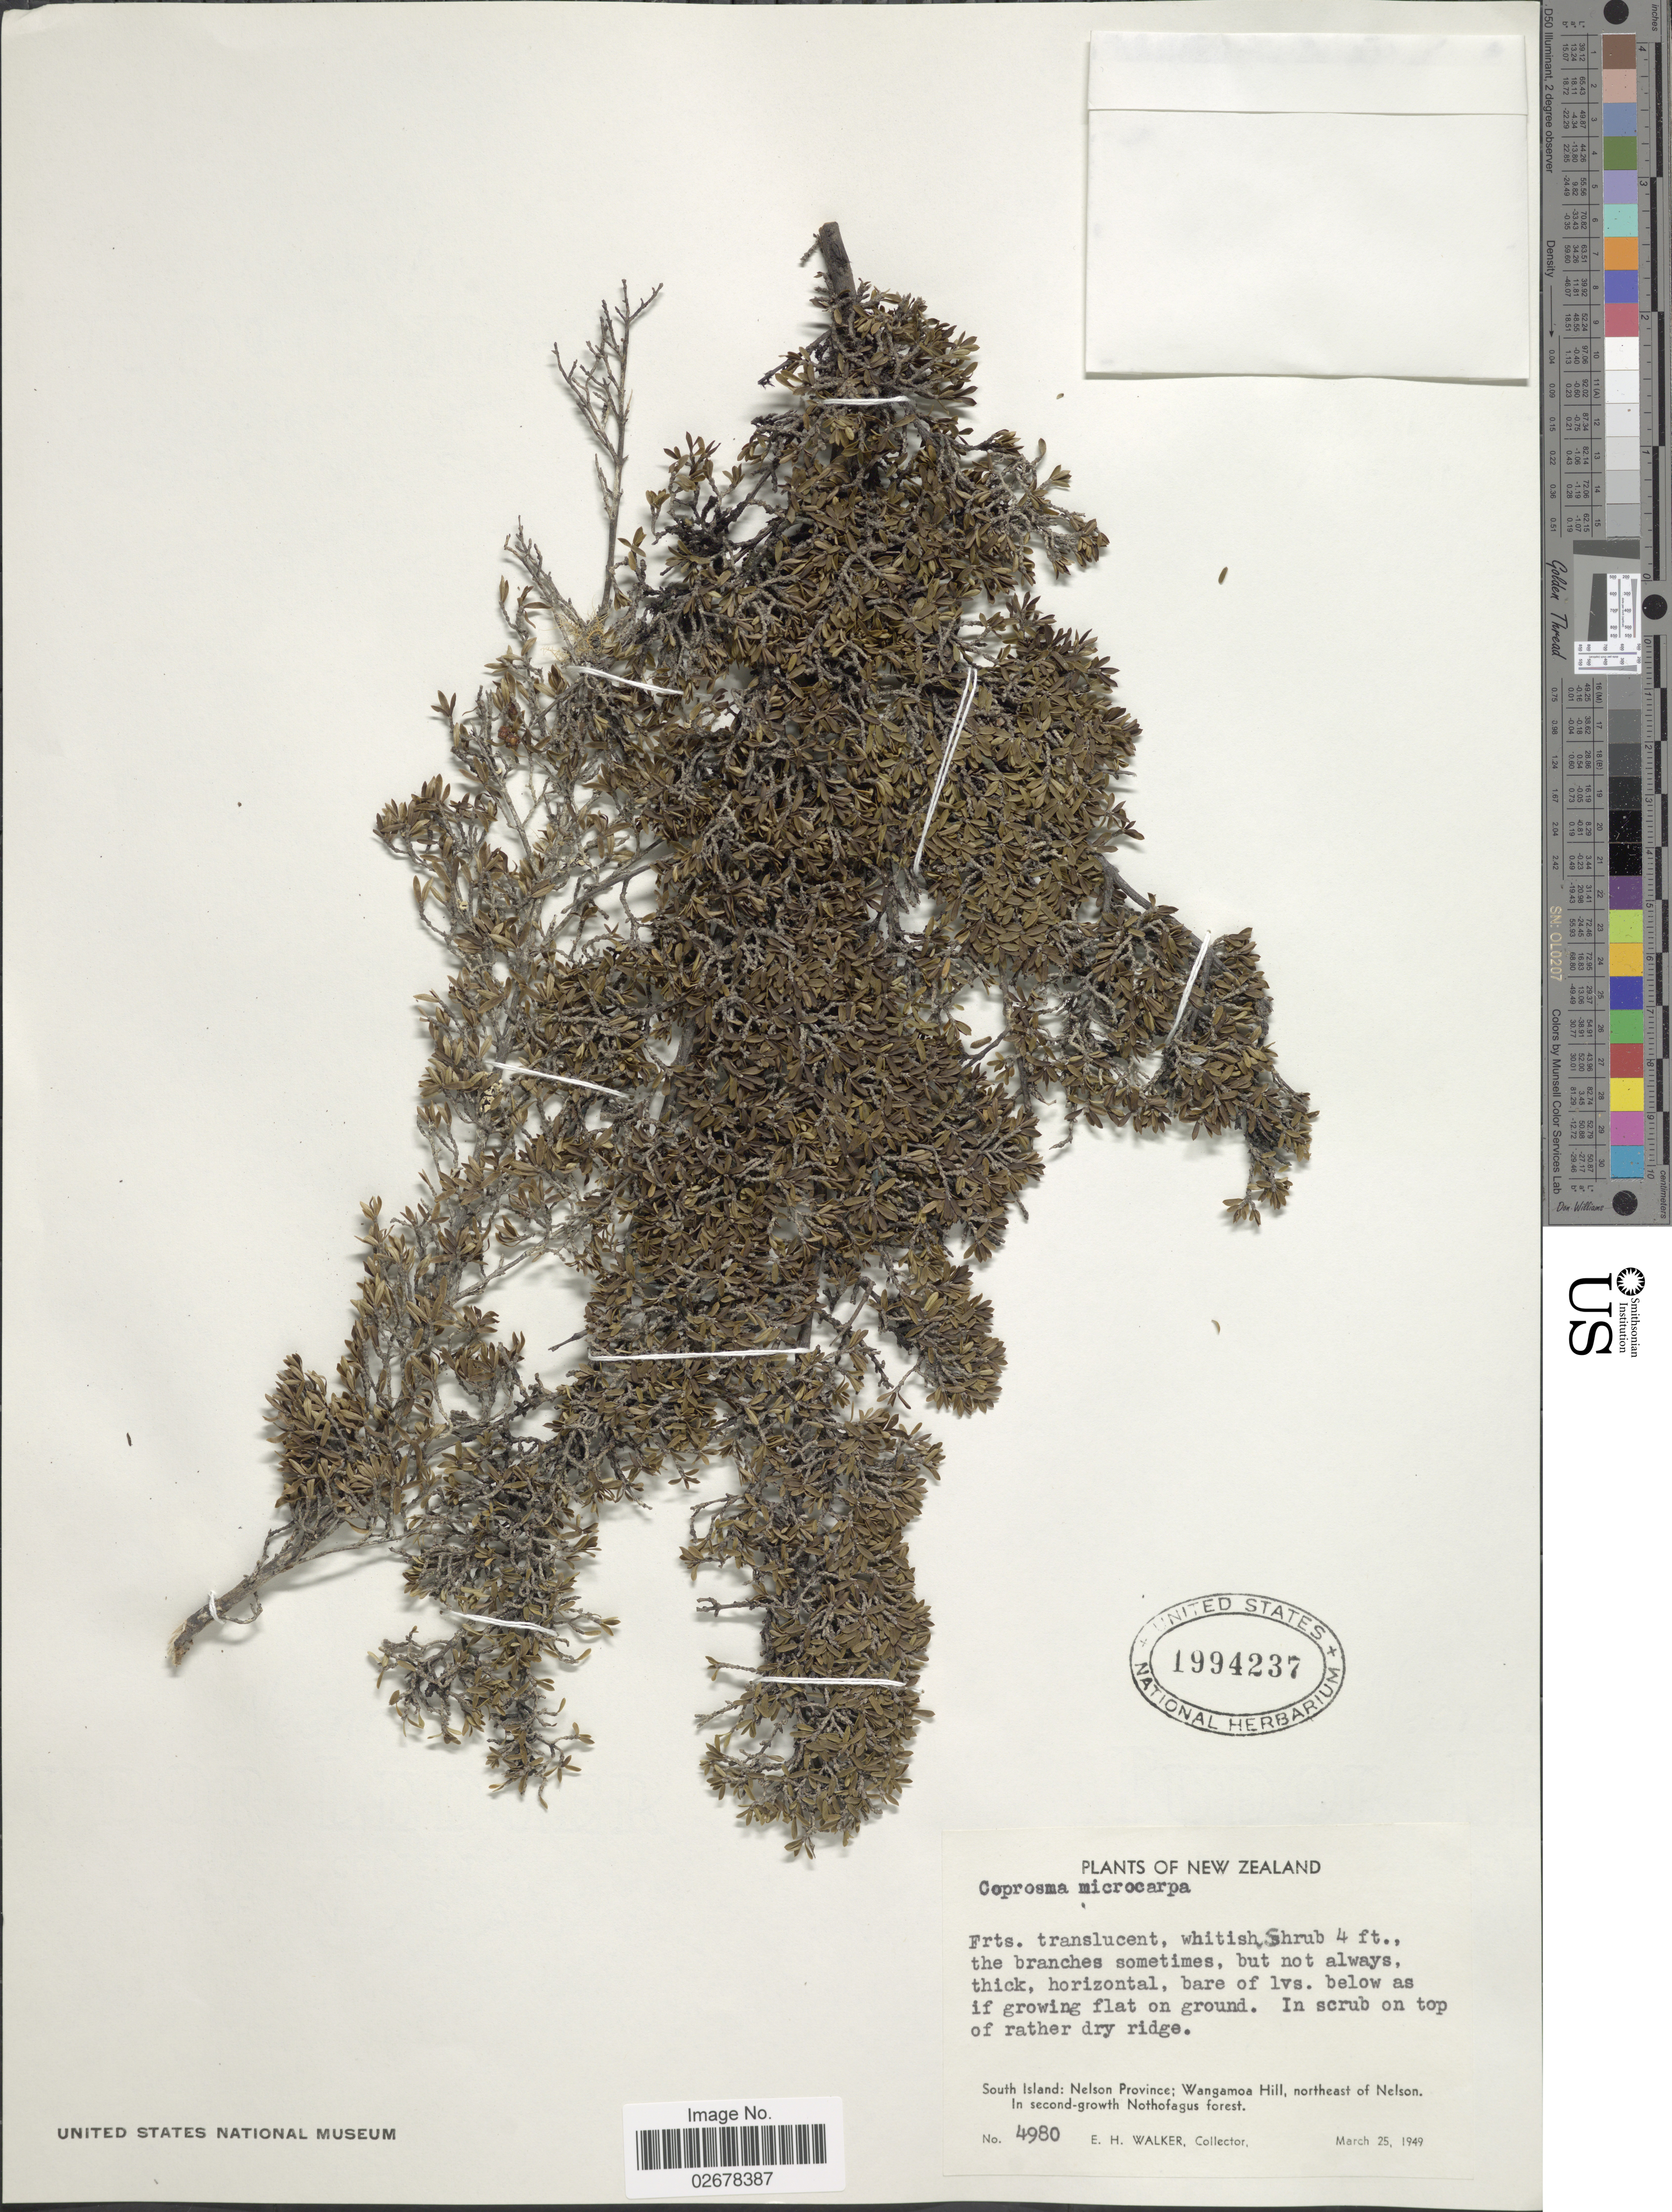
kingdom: Plantae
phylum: Tracheophyta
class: Magnoliopsida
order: Gentianales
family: Rubiaceae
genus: Coprosma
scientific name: Coprosma microcarpa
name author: Hook. f.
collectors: E. H. Walker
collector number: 4980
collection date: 1949-03-25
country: New Zealand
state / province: Nelson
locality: On top of rather dry ridge, South Island, Wangamoe Hill, northeast of Nelson.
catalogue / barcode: US 1994237